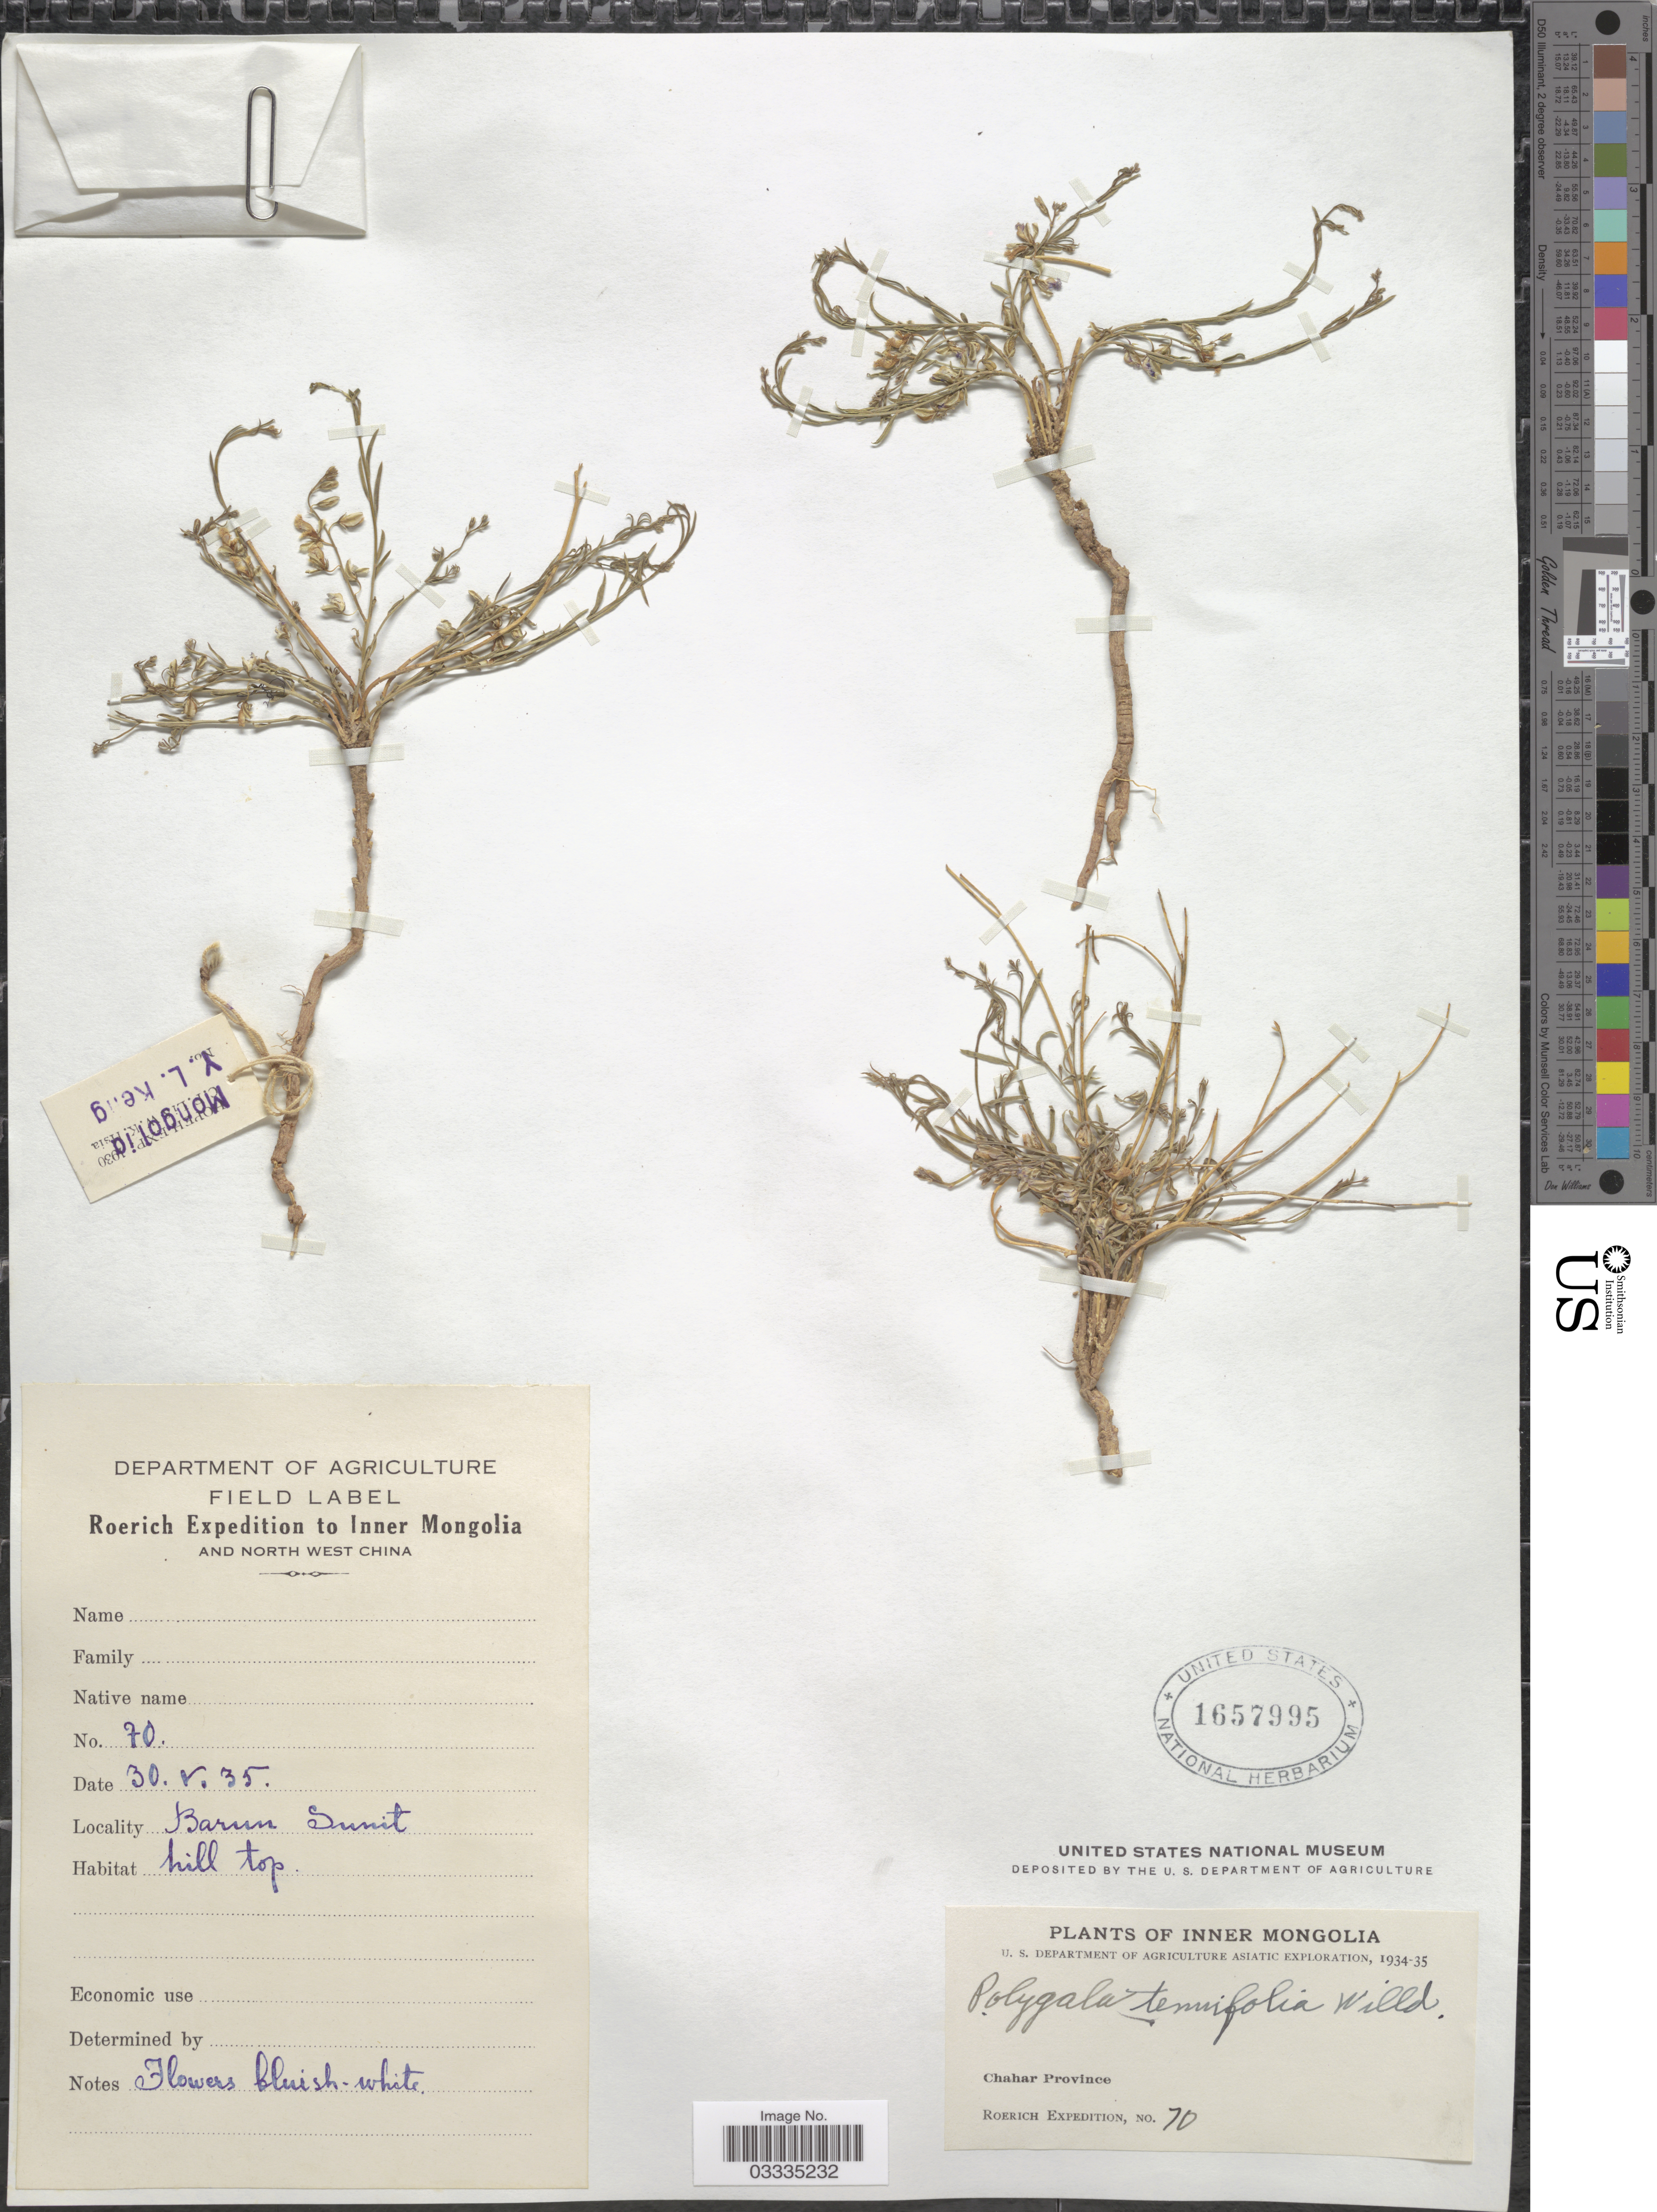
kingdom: Plantae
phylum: Tracheophyta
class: Magnoliopsida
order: Fabales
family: Polygalaceae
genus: Polygala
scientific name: Polygala tenuifolia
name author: Willd.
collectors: Roerich Expedition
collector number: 70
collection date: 1935-05-30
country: China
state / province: Nei Monggol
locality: Inner Mongolia and North West China. Barun Sunit, hill top. Chahar Province.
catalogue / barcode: US 1657995